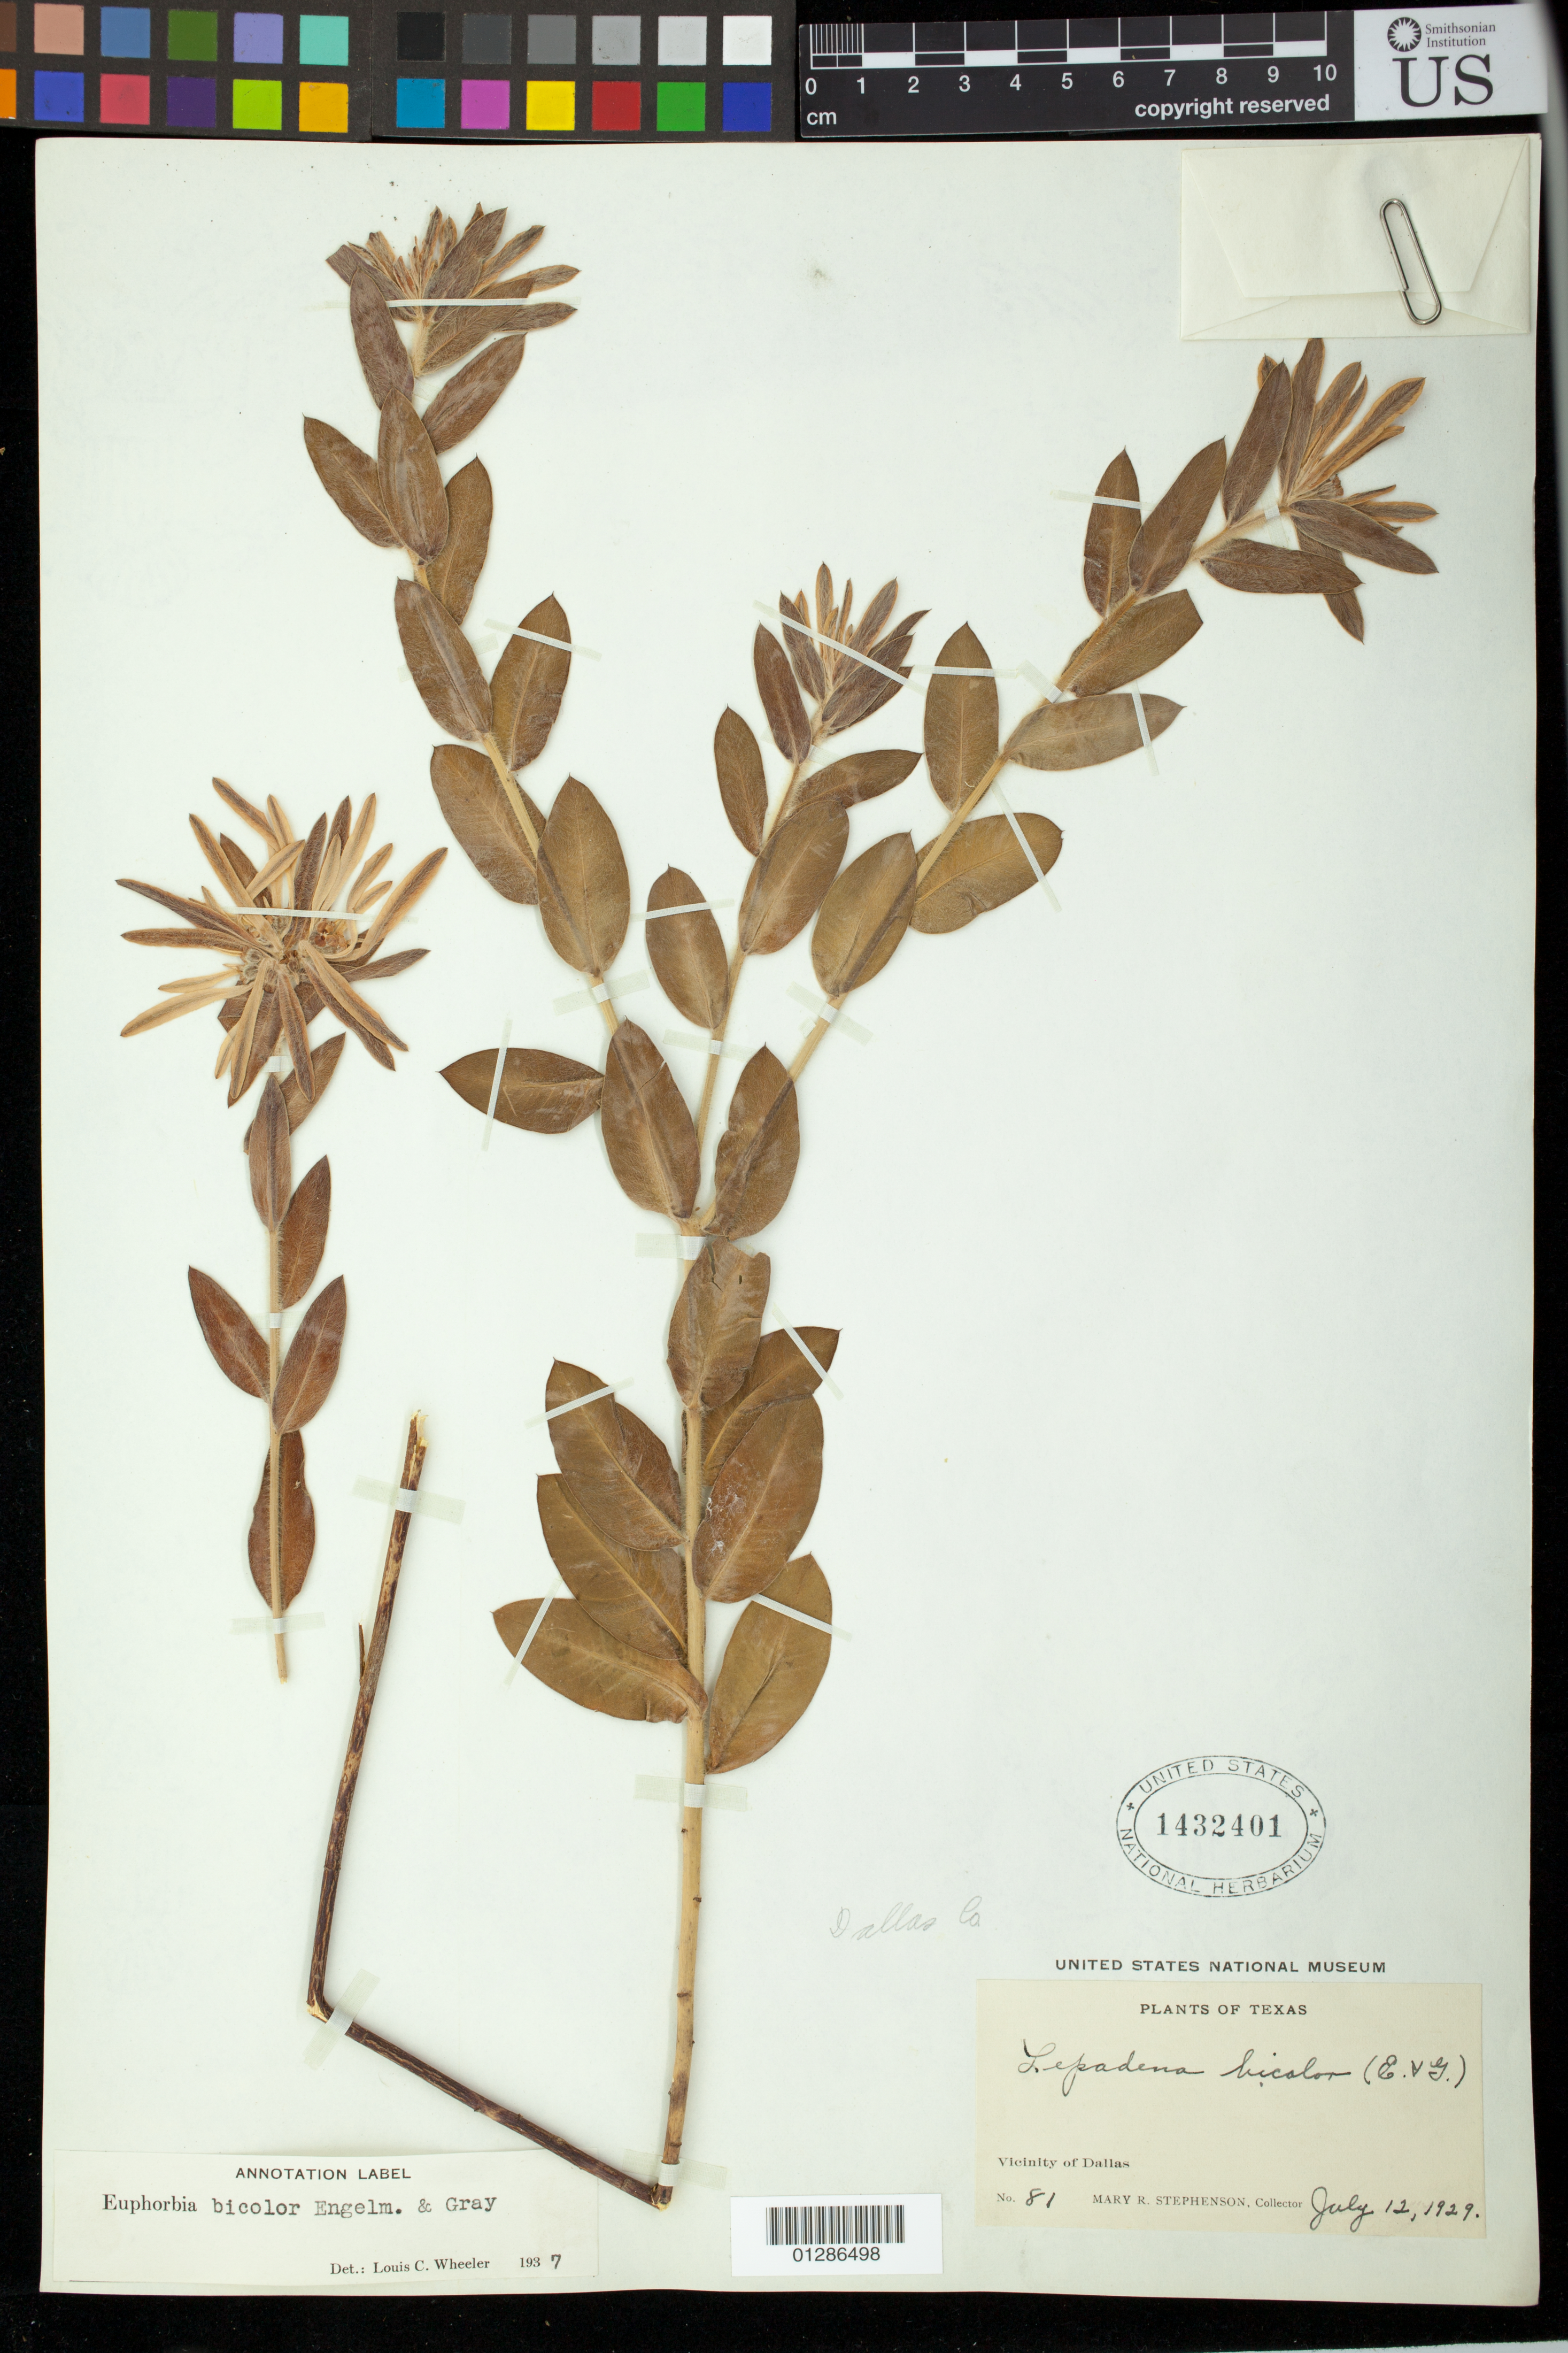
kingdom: Plantae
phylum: Tracheophyta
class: Magnoliopsida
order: Malpighiales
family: Euphorbiaceae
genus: Euphorbia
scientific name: Euphorbia bicolor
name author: Engelm. & A. Gray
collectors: M. R. Stephenson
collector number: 81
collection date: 1929-07-21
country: United States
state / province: Texas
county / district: Dallas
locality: Vicinity of Dallas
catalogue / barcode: US 1432401